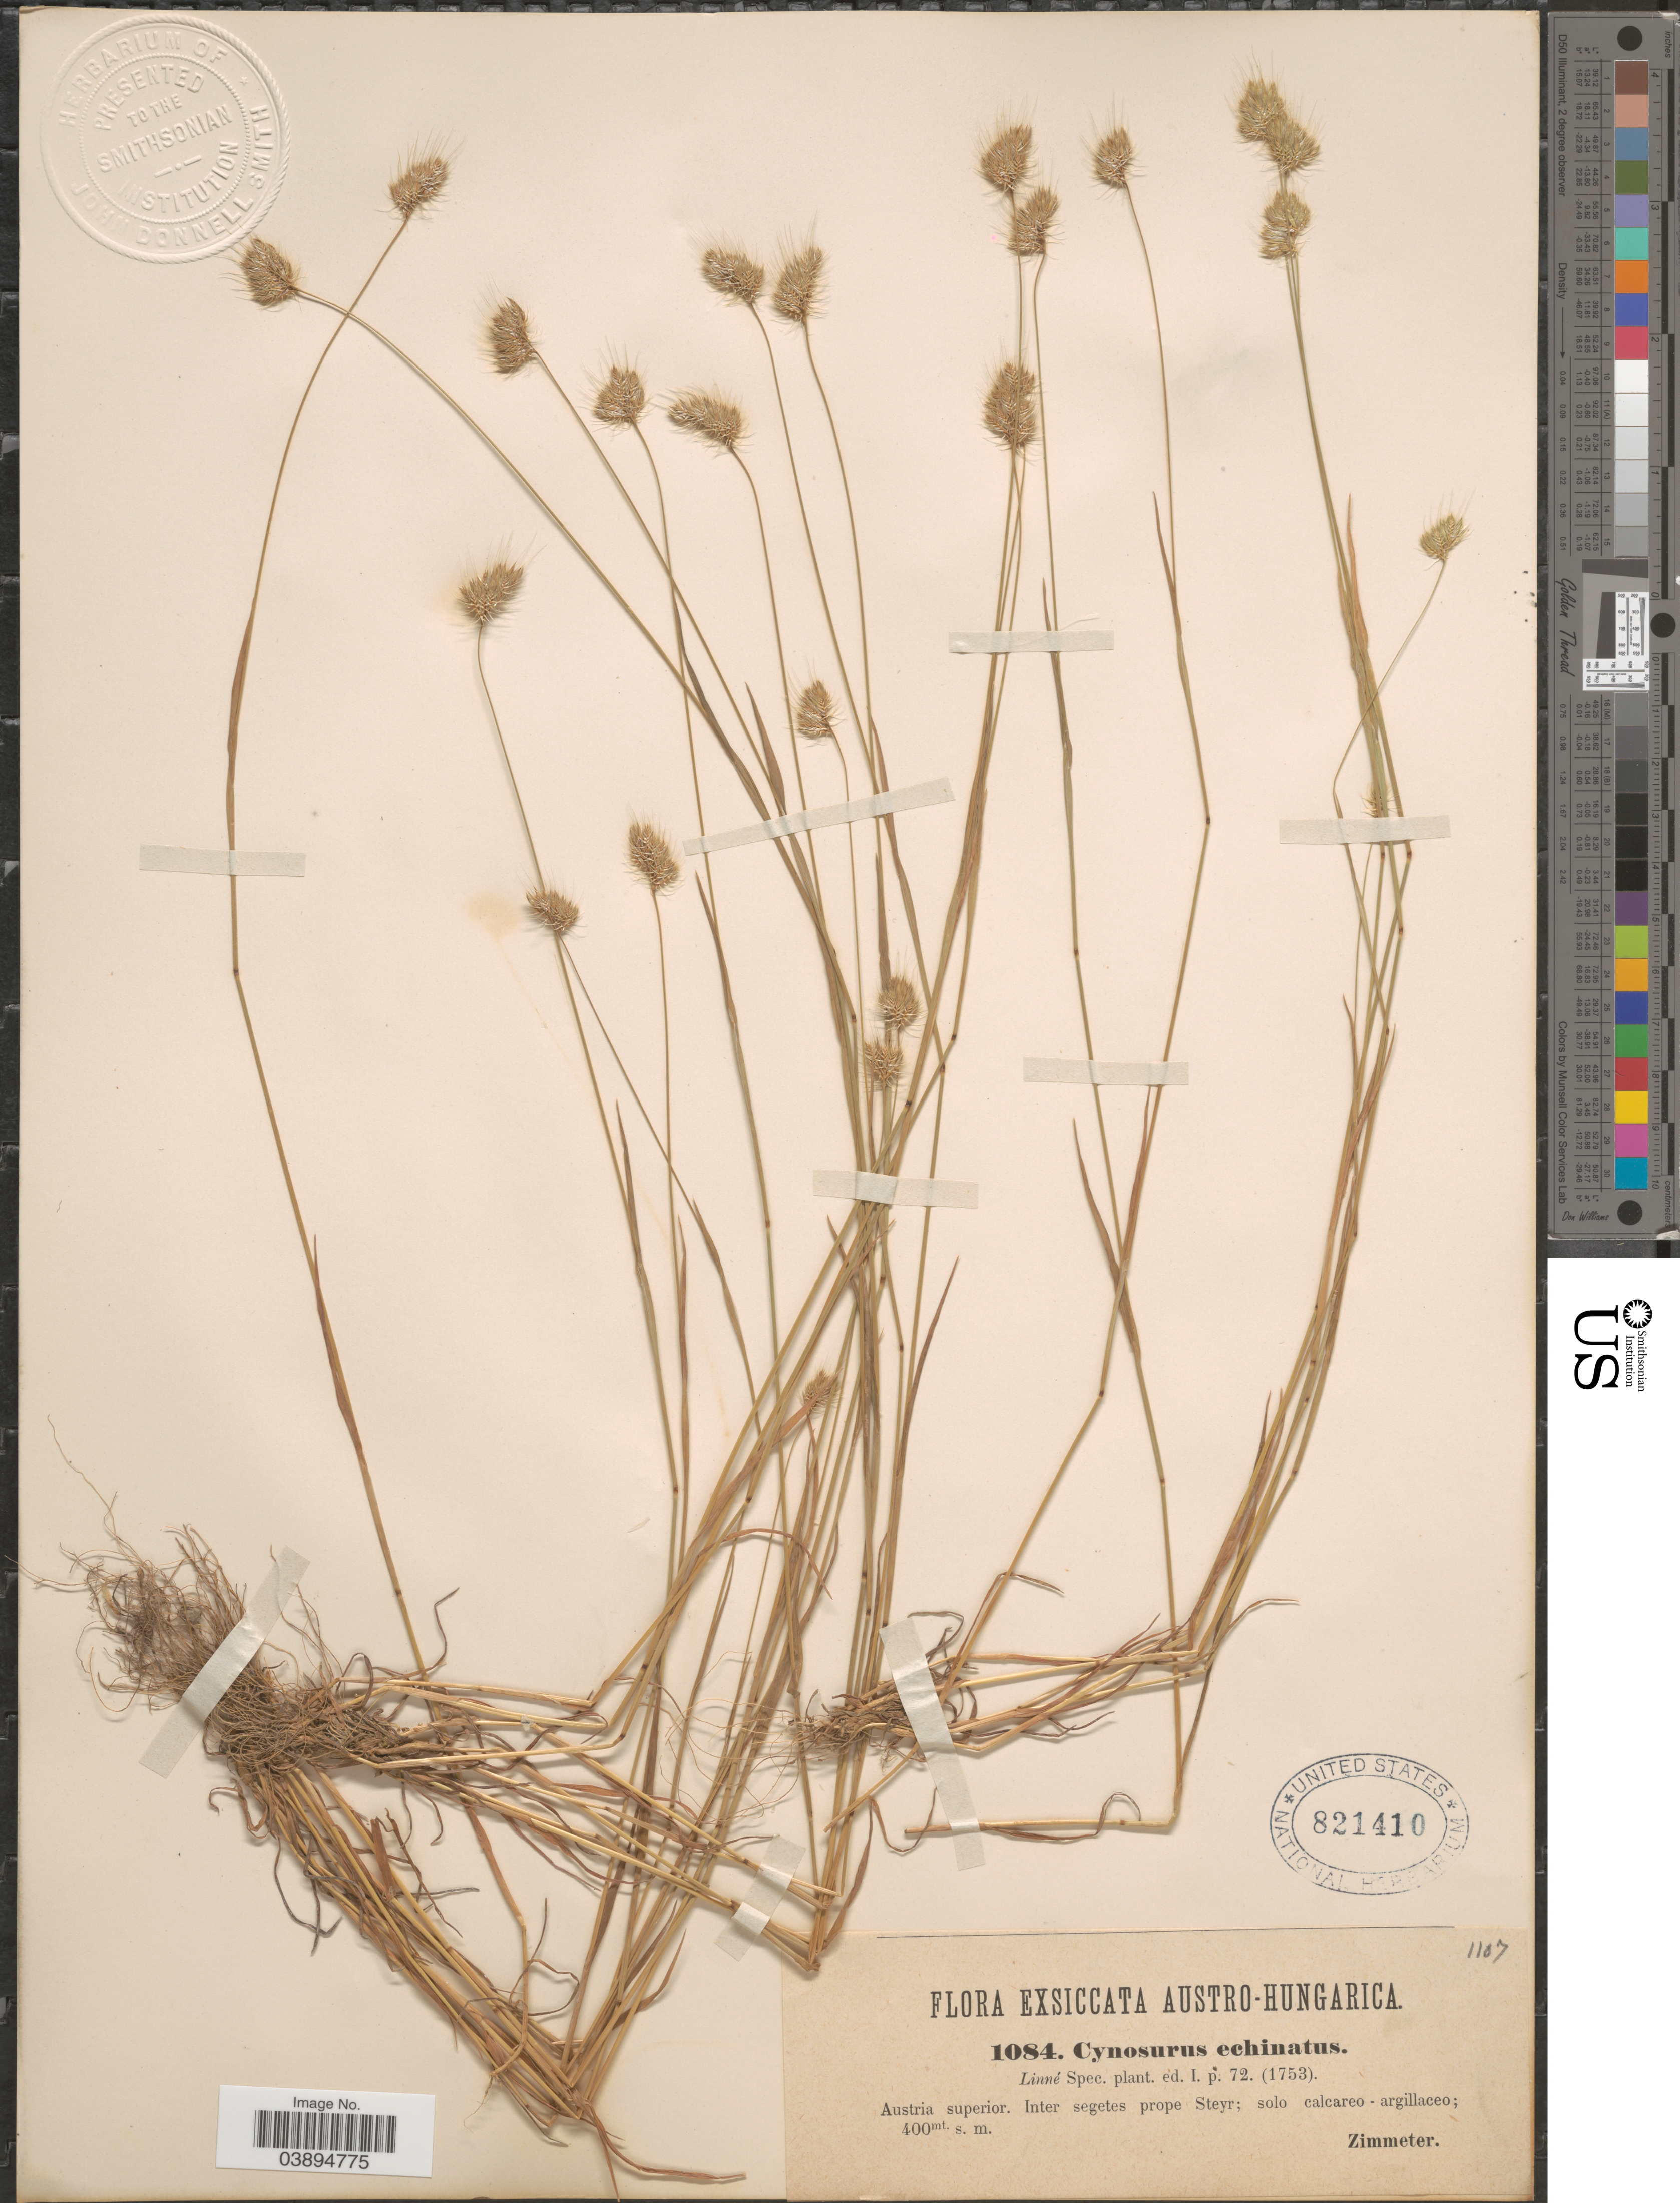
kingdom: Plantae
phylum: Tracheophyta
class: Liliopsida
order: Poales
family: Poaceae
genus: Cynosurus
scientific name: Cynosurus echinatus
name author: L.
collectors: A. Zimmeter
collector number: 1084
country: Austria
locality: Austro-Hungarica. Austria superior. Inter segetes prope Steyr; solo calcareo - argillaceo.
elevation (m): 400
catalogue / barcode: US 821410